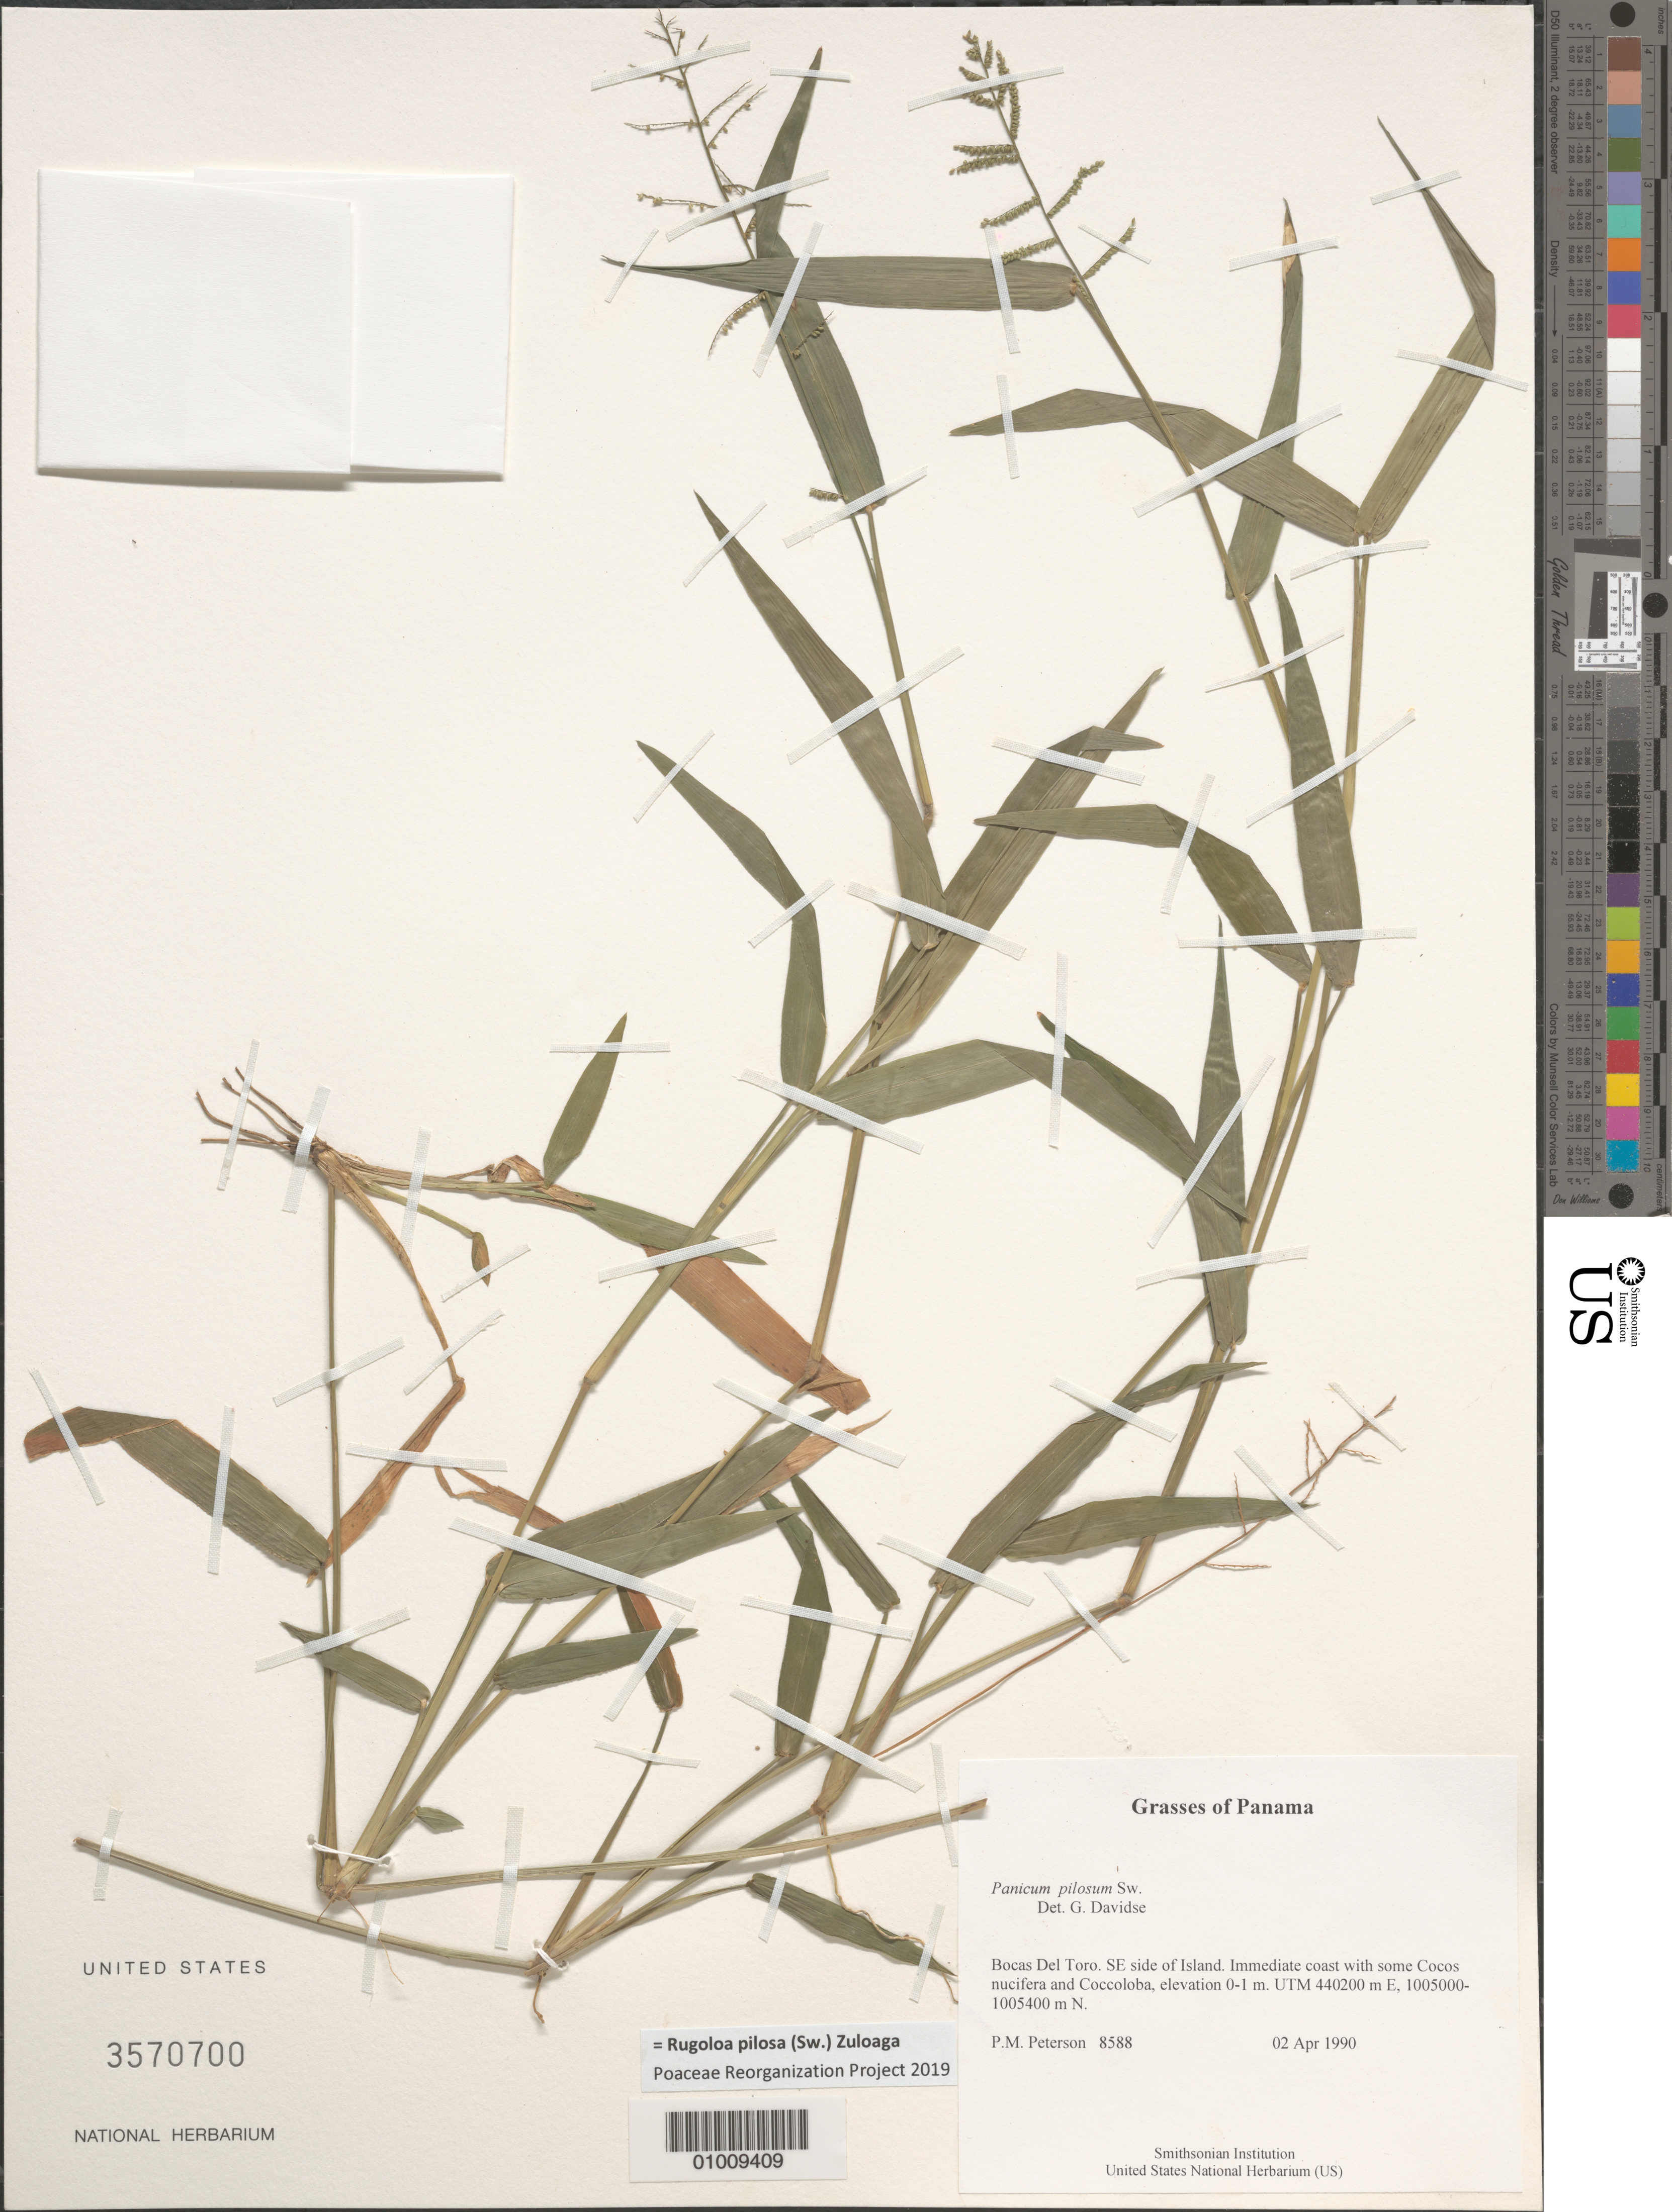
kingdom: Plantae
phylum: Tracheophyta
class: Liliopsida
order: Poales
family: Poaceae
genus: Panicum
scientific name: Panicum pilosum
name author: Sw.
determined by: Davidse, Gerrit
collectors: P. M. Peterson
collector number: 08588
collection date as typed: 02 Apr 1990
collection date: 1990-04-02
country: Panama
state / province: Bocas del Toro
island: Escudo de Veraguas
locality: SE side of Island.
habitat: Immediate coast with some Cocos nucifera and Coccoloba, elevation 0-1 m. UTM 440200 m E, 1005000-1005400 m N.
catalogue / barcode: US 3570700